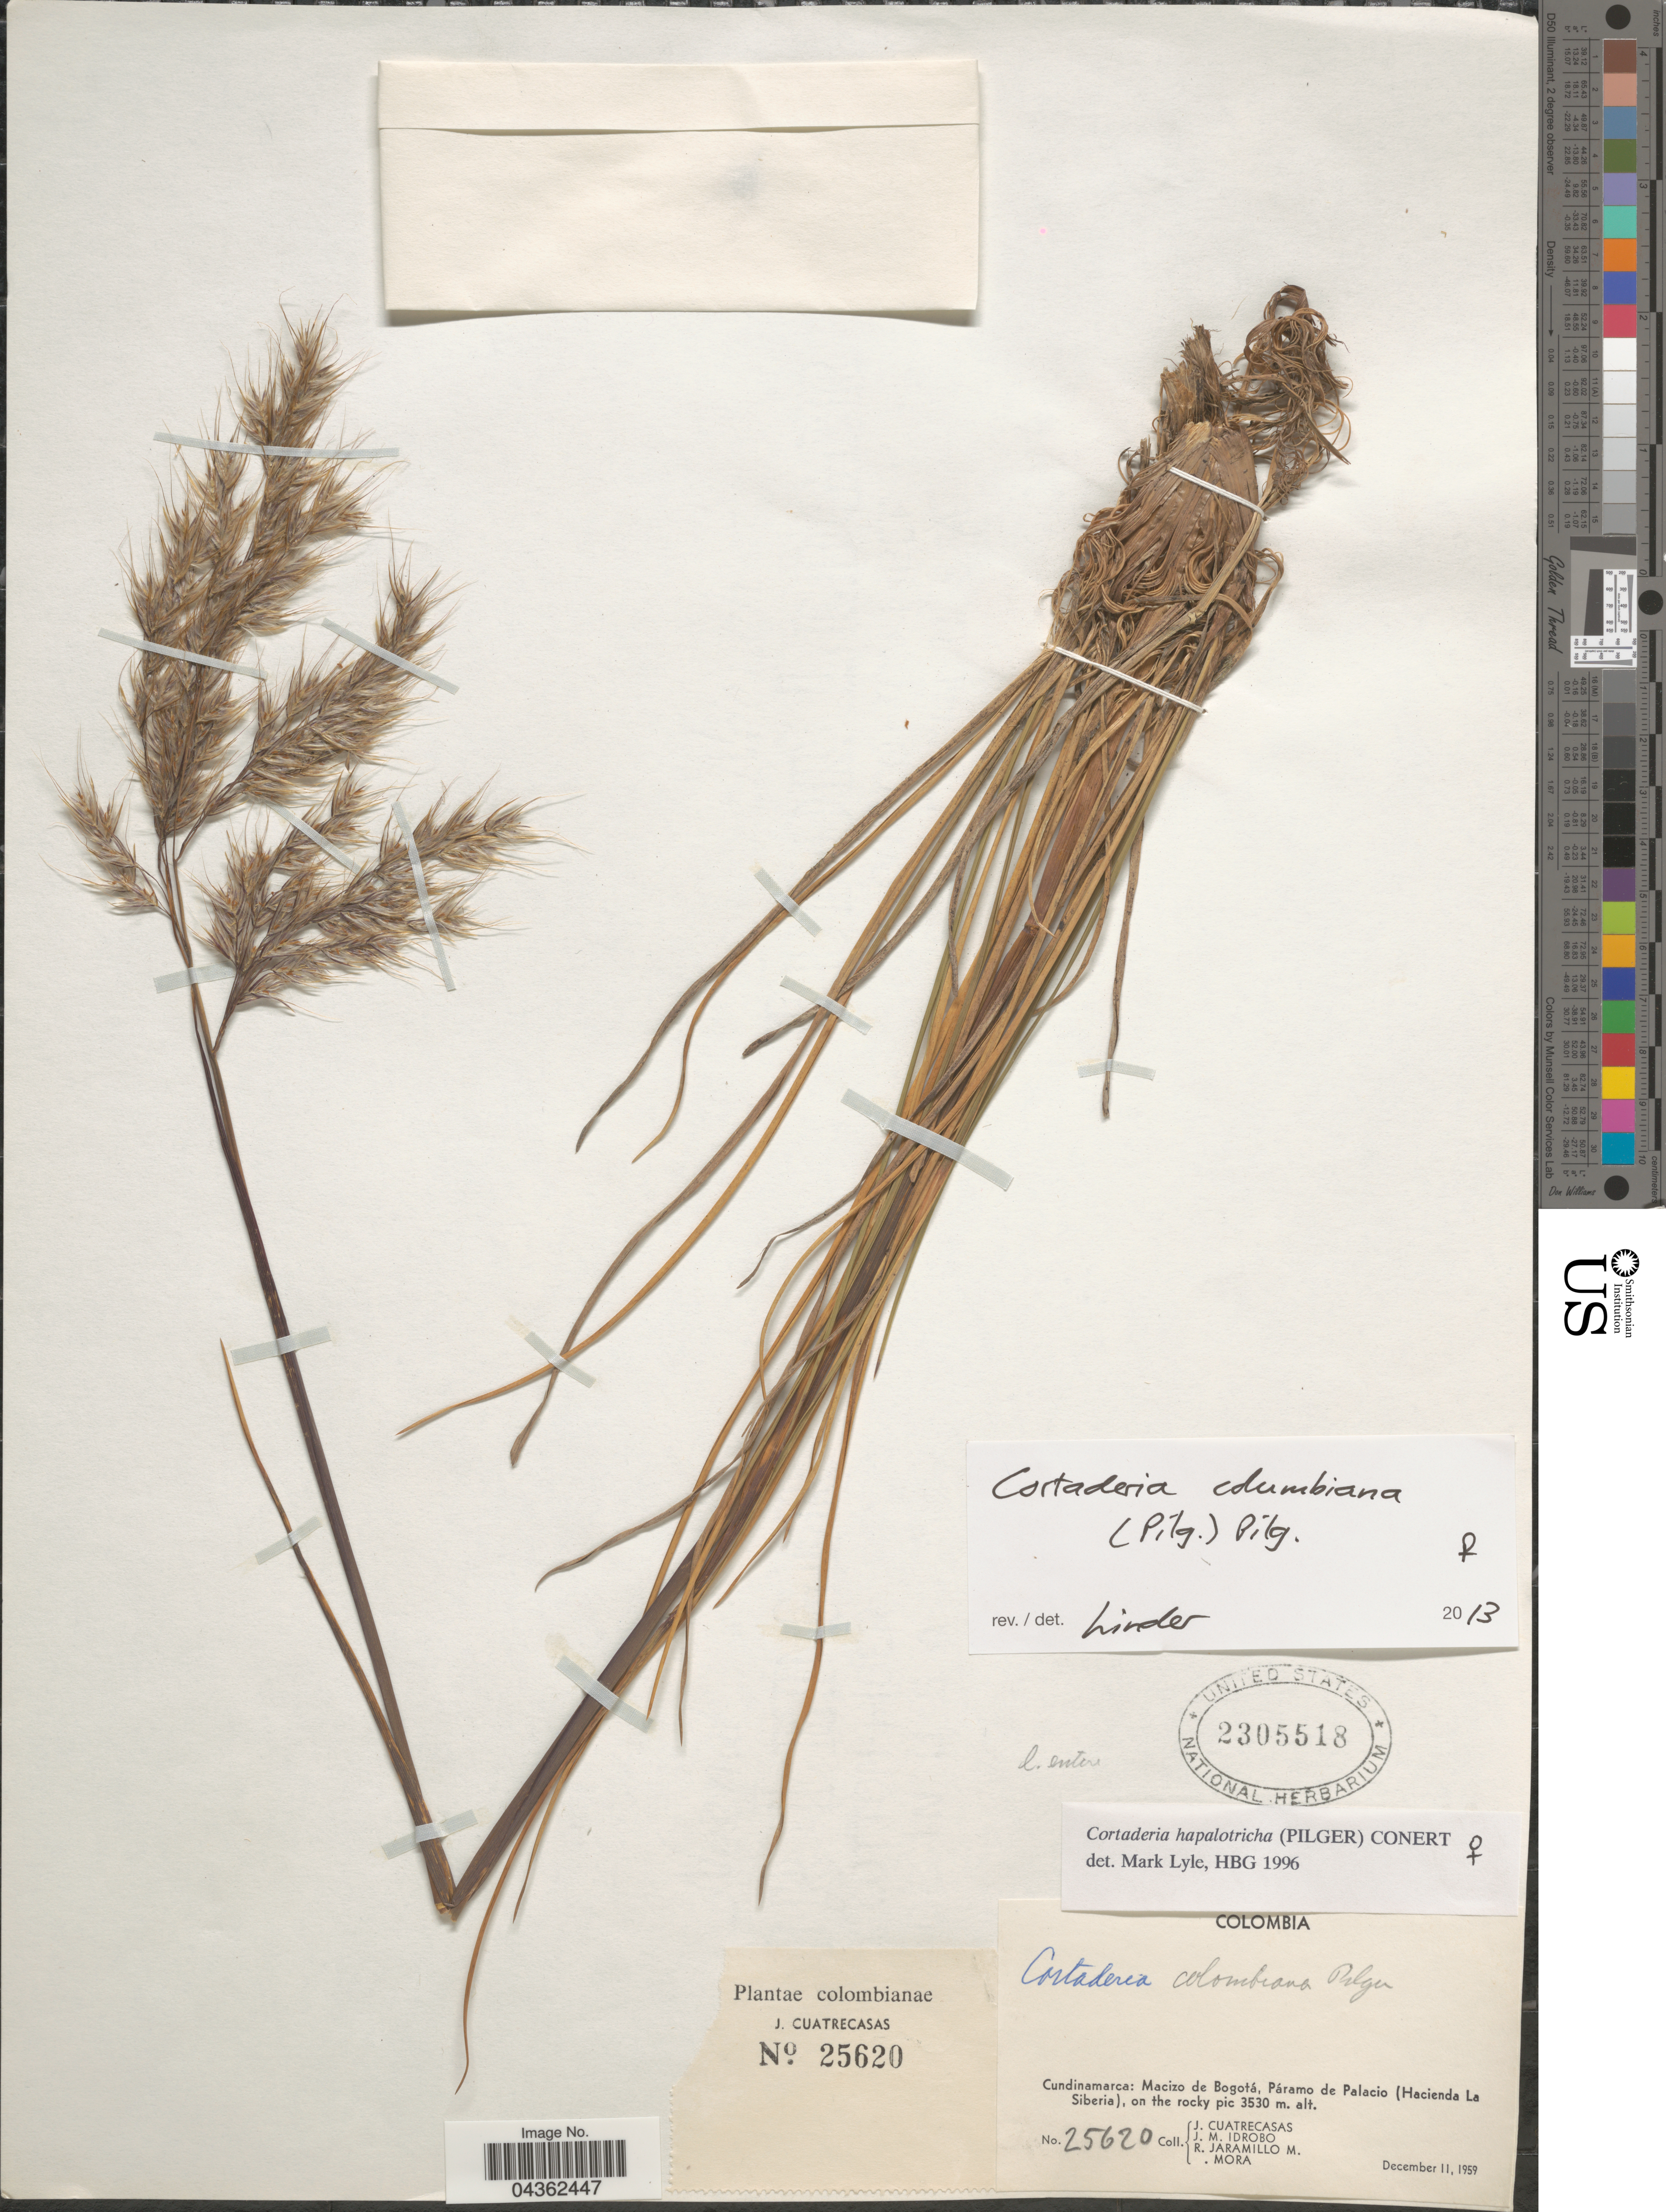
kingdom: Plantae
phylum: Tracheophyta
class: Liliopsida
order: Poales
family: Poaceae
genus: Cortaderia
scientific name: Cortaderia columbiana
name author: (Pilg.) Pilg.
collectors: J. Cuatrecasas, J. M. Idrobo, R. Jaramillo M. & Mora, --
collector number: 25620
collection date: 1959-12-11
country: Colombia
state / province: Cundinamarca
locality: Macizo de Bogotá, Páramo de Palacio (Hacienda La Siberia).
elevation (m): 3530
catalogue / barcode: US 2305518